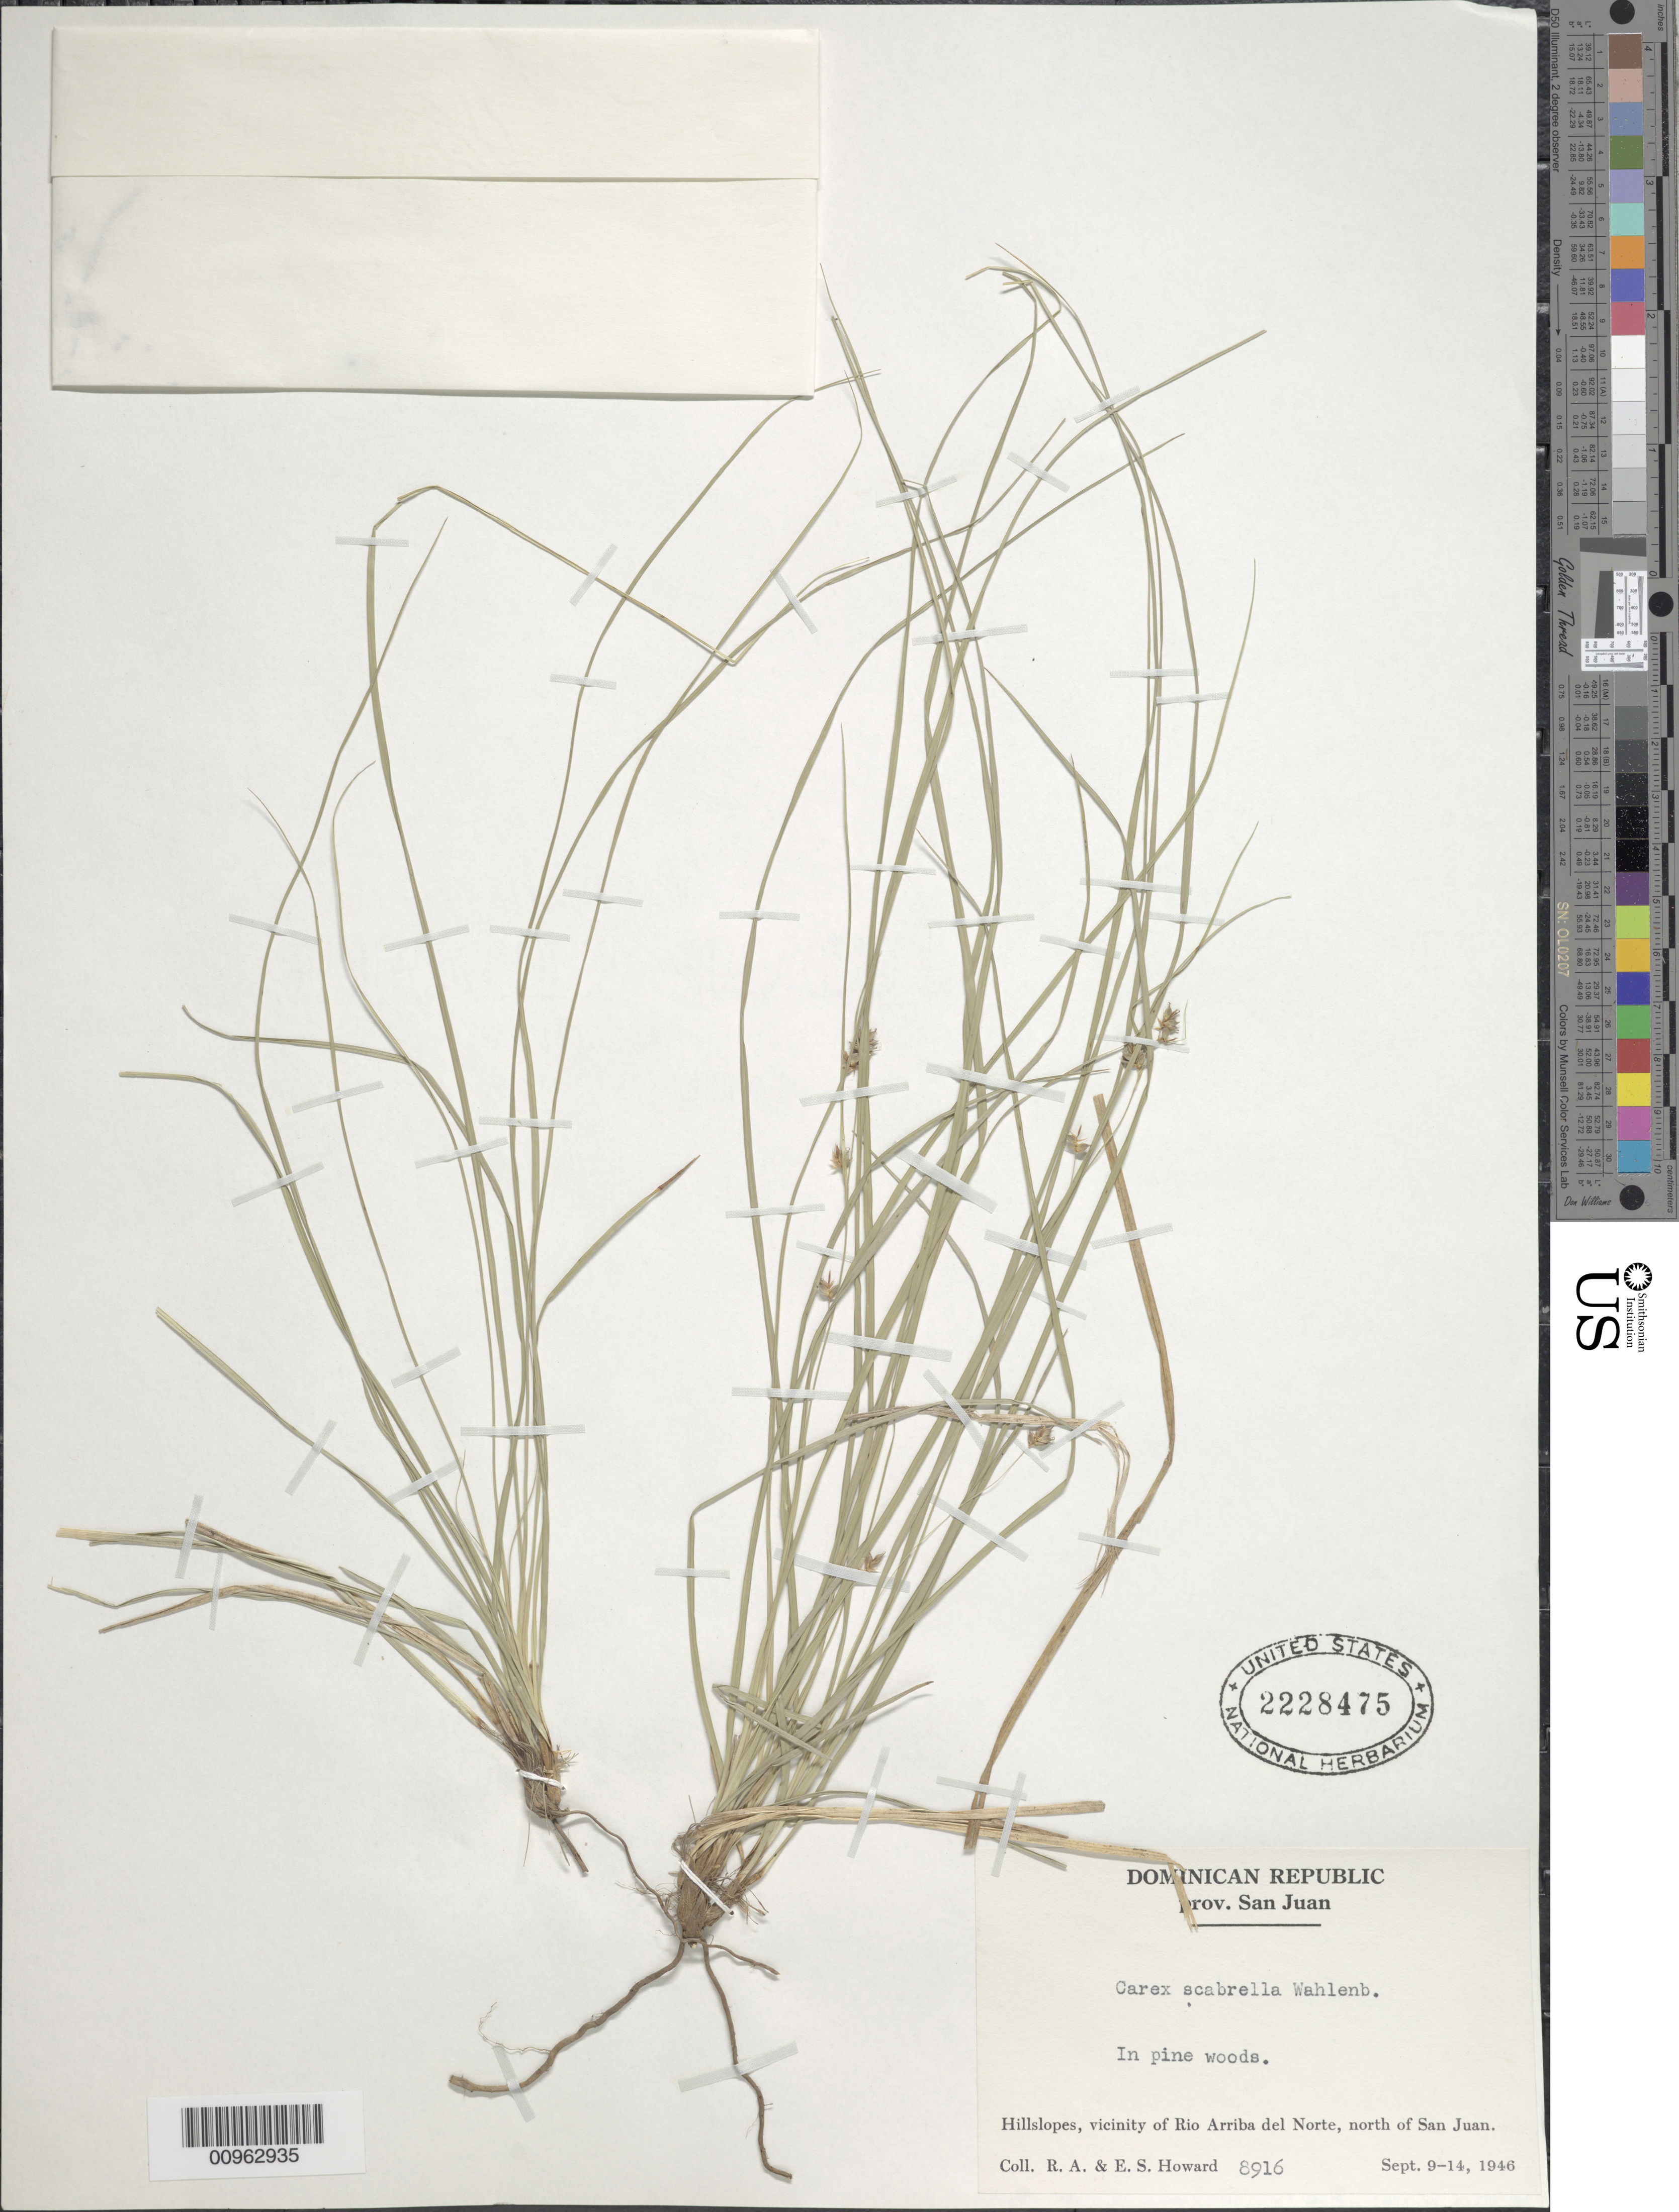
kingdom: Plantae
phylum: Tracheophyta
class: Liliopsida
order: Poales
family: Cyperaceae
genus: Carex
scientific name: Carex scabrella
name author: Wahlenb.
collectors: R. A. Howard & E. S. Howard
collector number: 8916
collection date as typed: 09 Sep 1946 to 14 Sep 1946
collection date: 1946-09-09/1946-09-14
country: Dominican Republic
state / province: San Juan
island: Hispaniola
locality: Vicinity of Río Arriba del Norte, north of San Juan.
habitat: In pine woods, hillslopes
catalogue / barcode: US 2228475